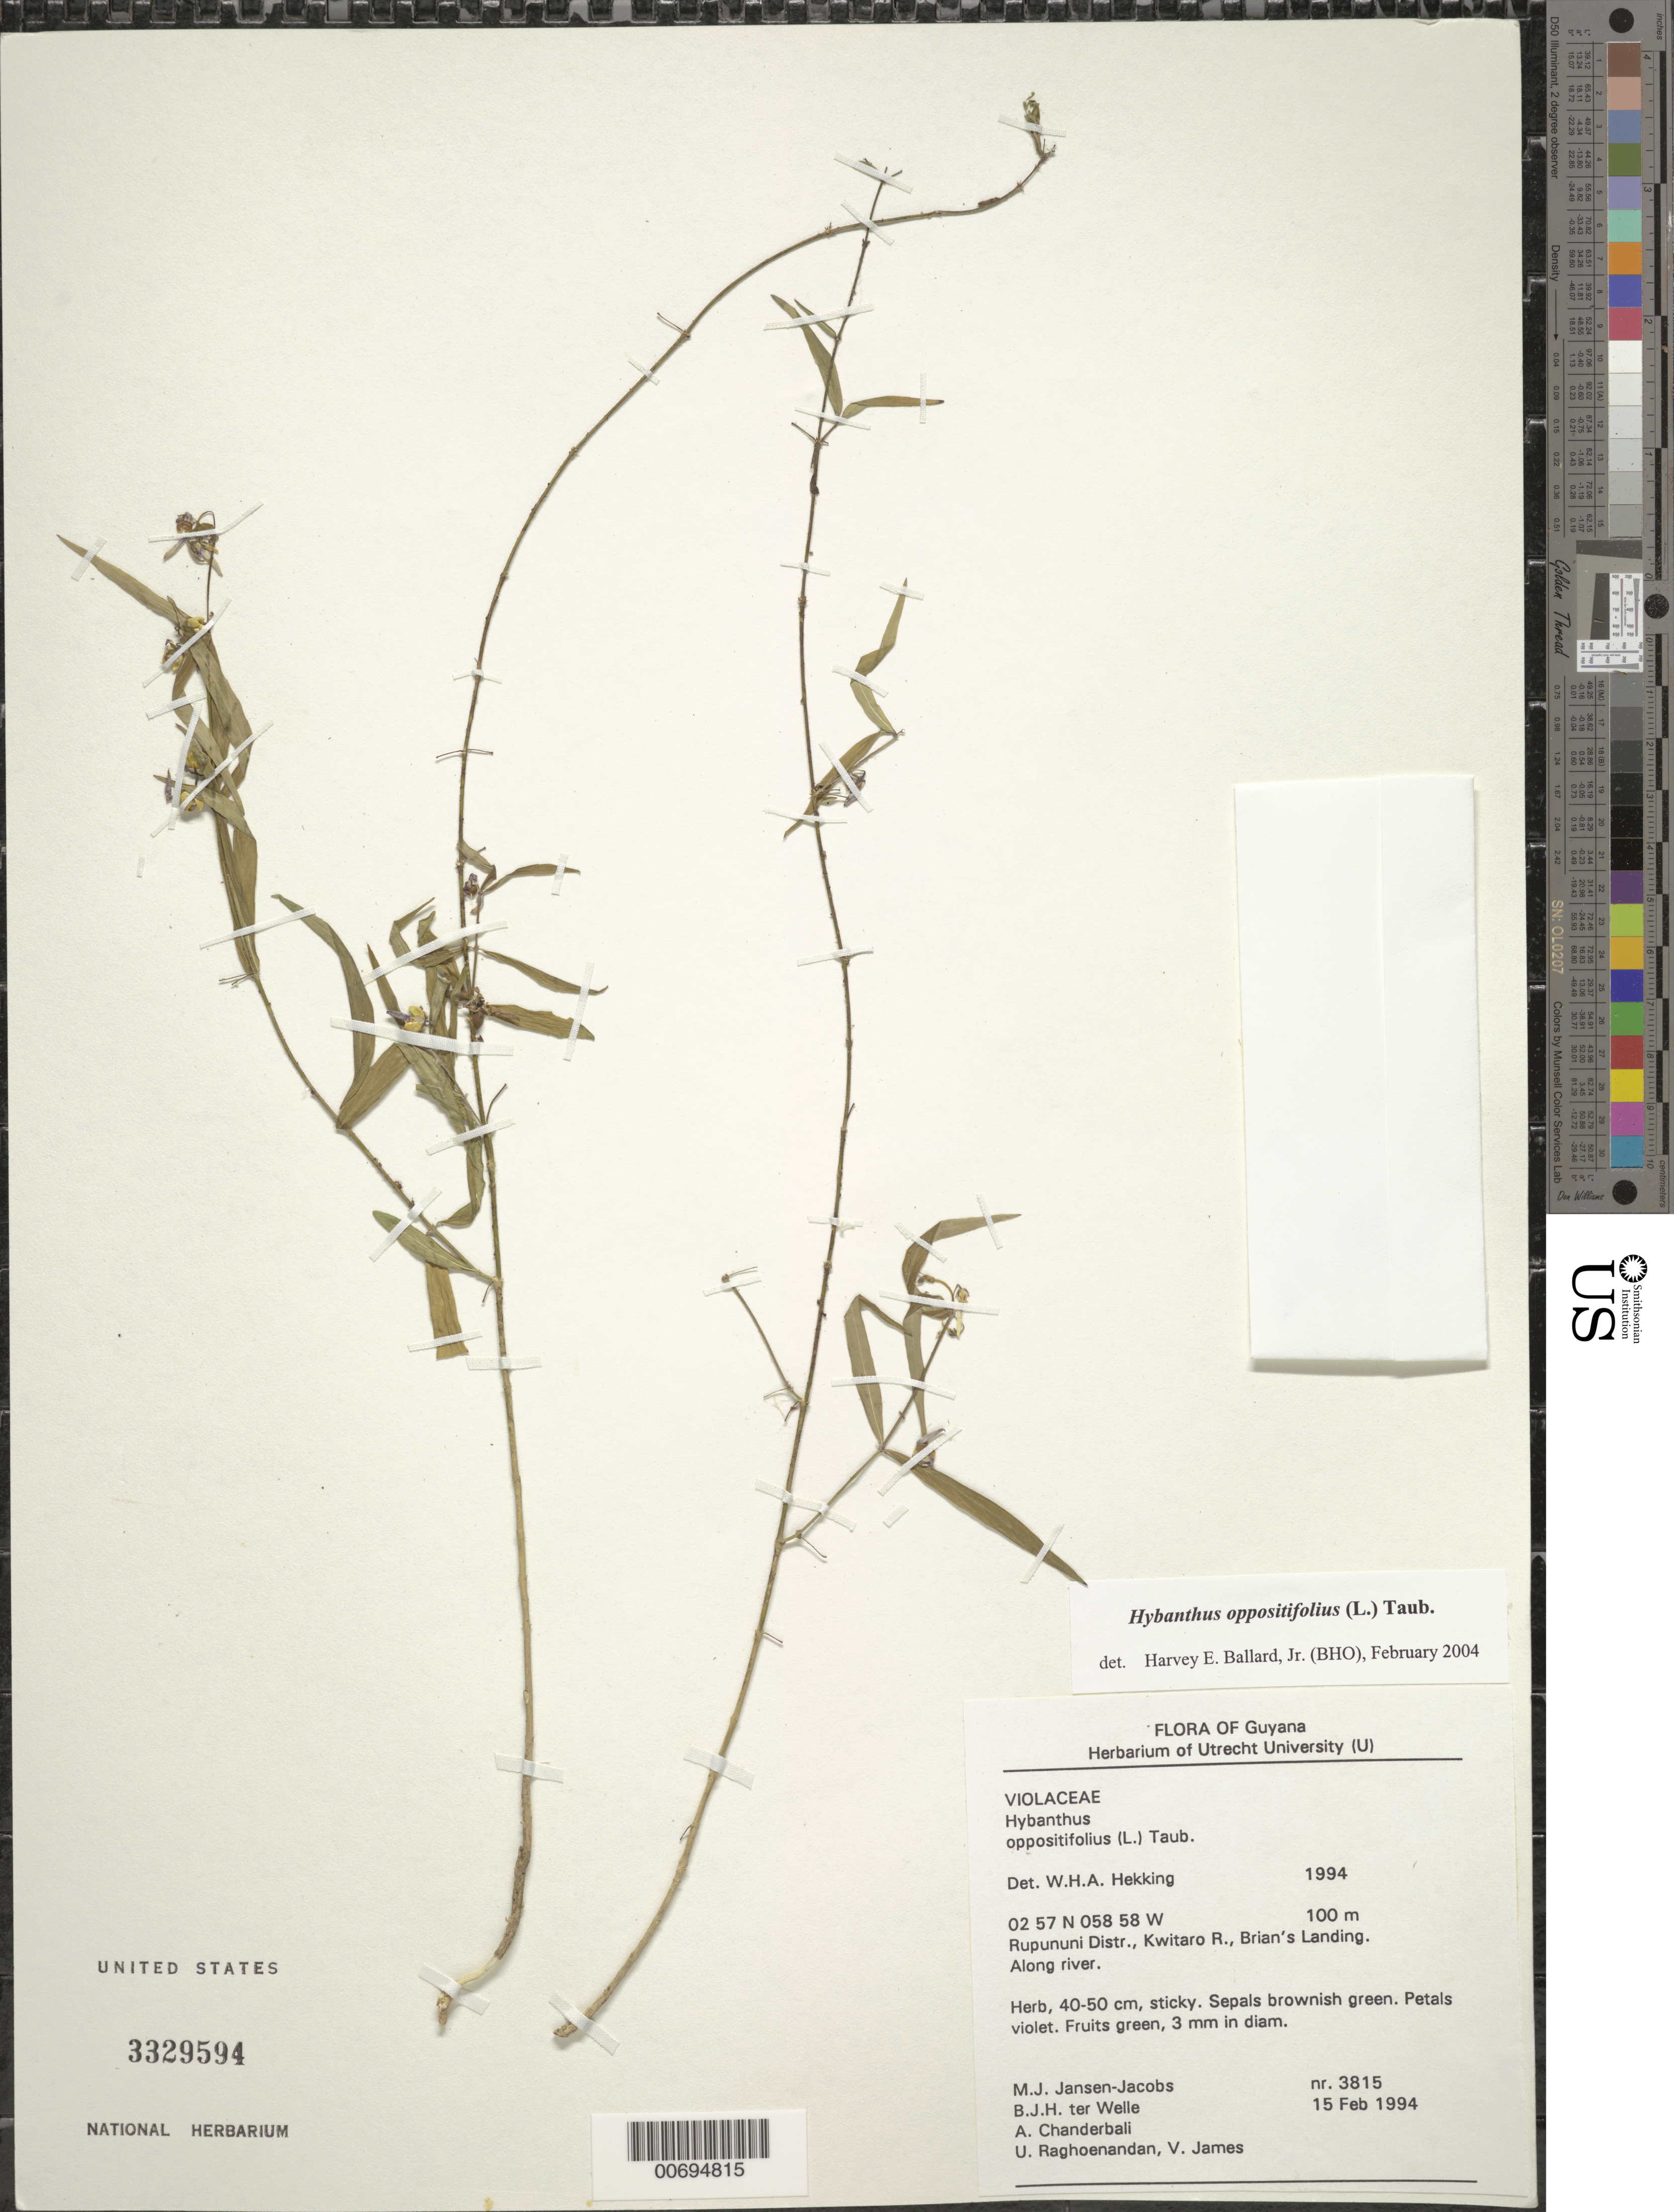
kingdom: Plantae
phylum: Tracheophyta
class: Magnoliopsida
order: Malpighiales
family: Violaceae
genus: Pombalia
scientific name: Pombalia oppositifolia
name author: (L.) Paula-Souza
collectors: M. J. Jansen-Jacobs, B. Welle, A. S. Chanderbali, U. Raghoenandan & V. James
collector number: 3815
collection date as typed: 15-Feb-94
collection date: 1994-02-15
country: Guyana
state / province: U. Takutu-U. Essequibo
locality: Brian's Landing, Kwitaro R.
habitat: Along river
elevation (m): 100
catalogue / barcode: US 3329594